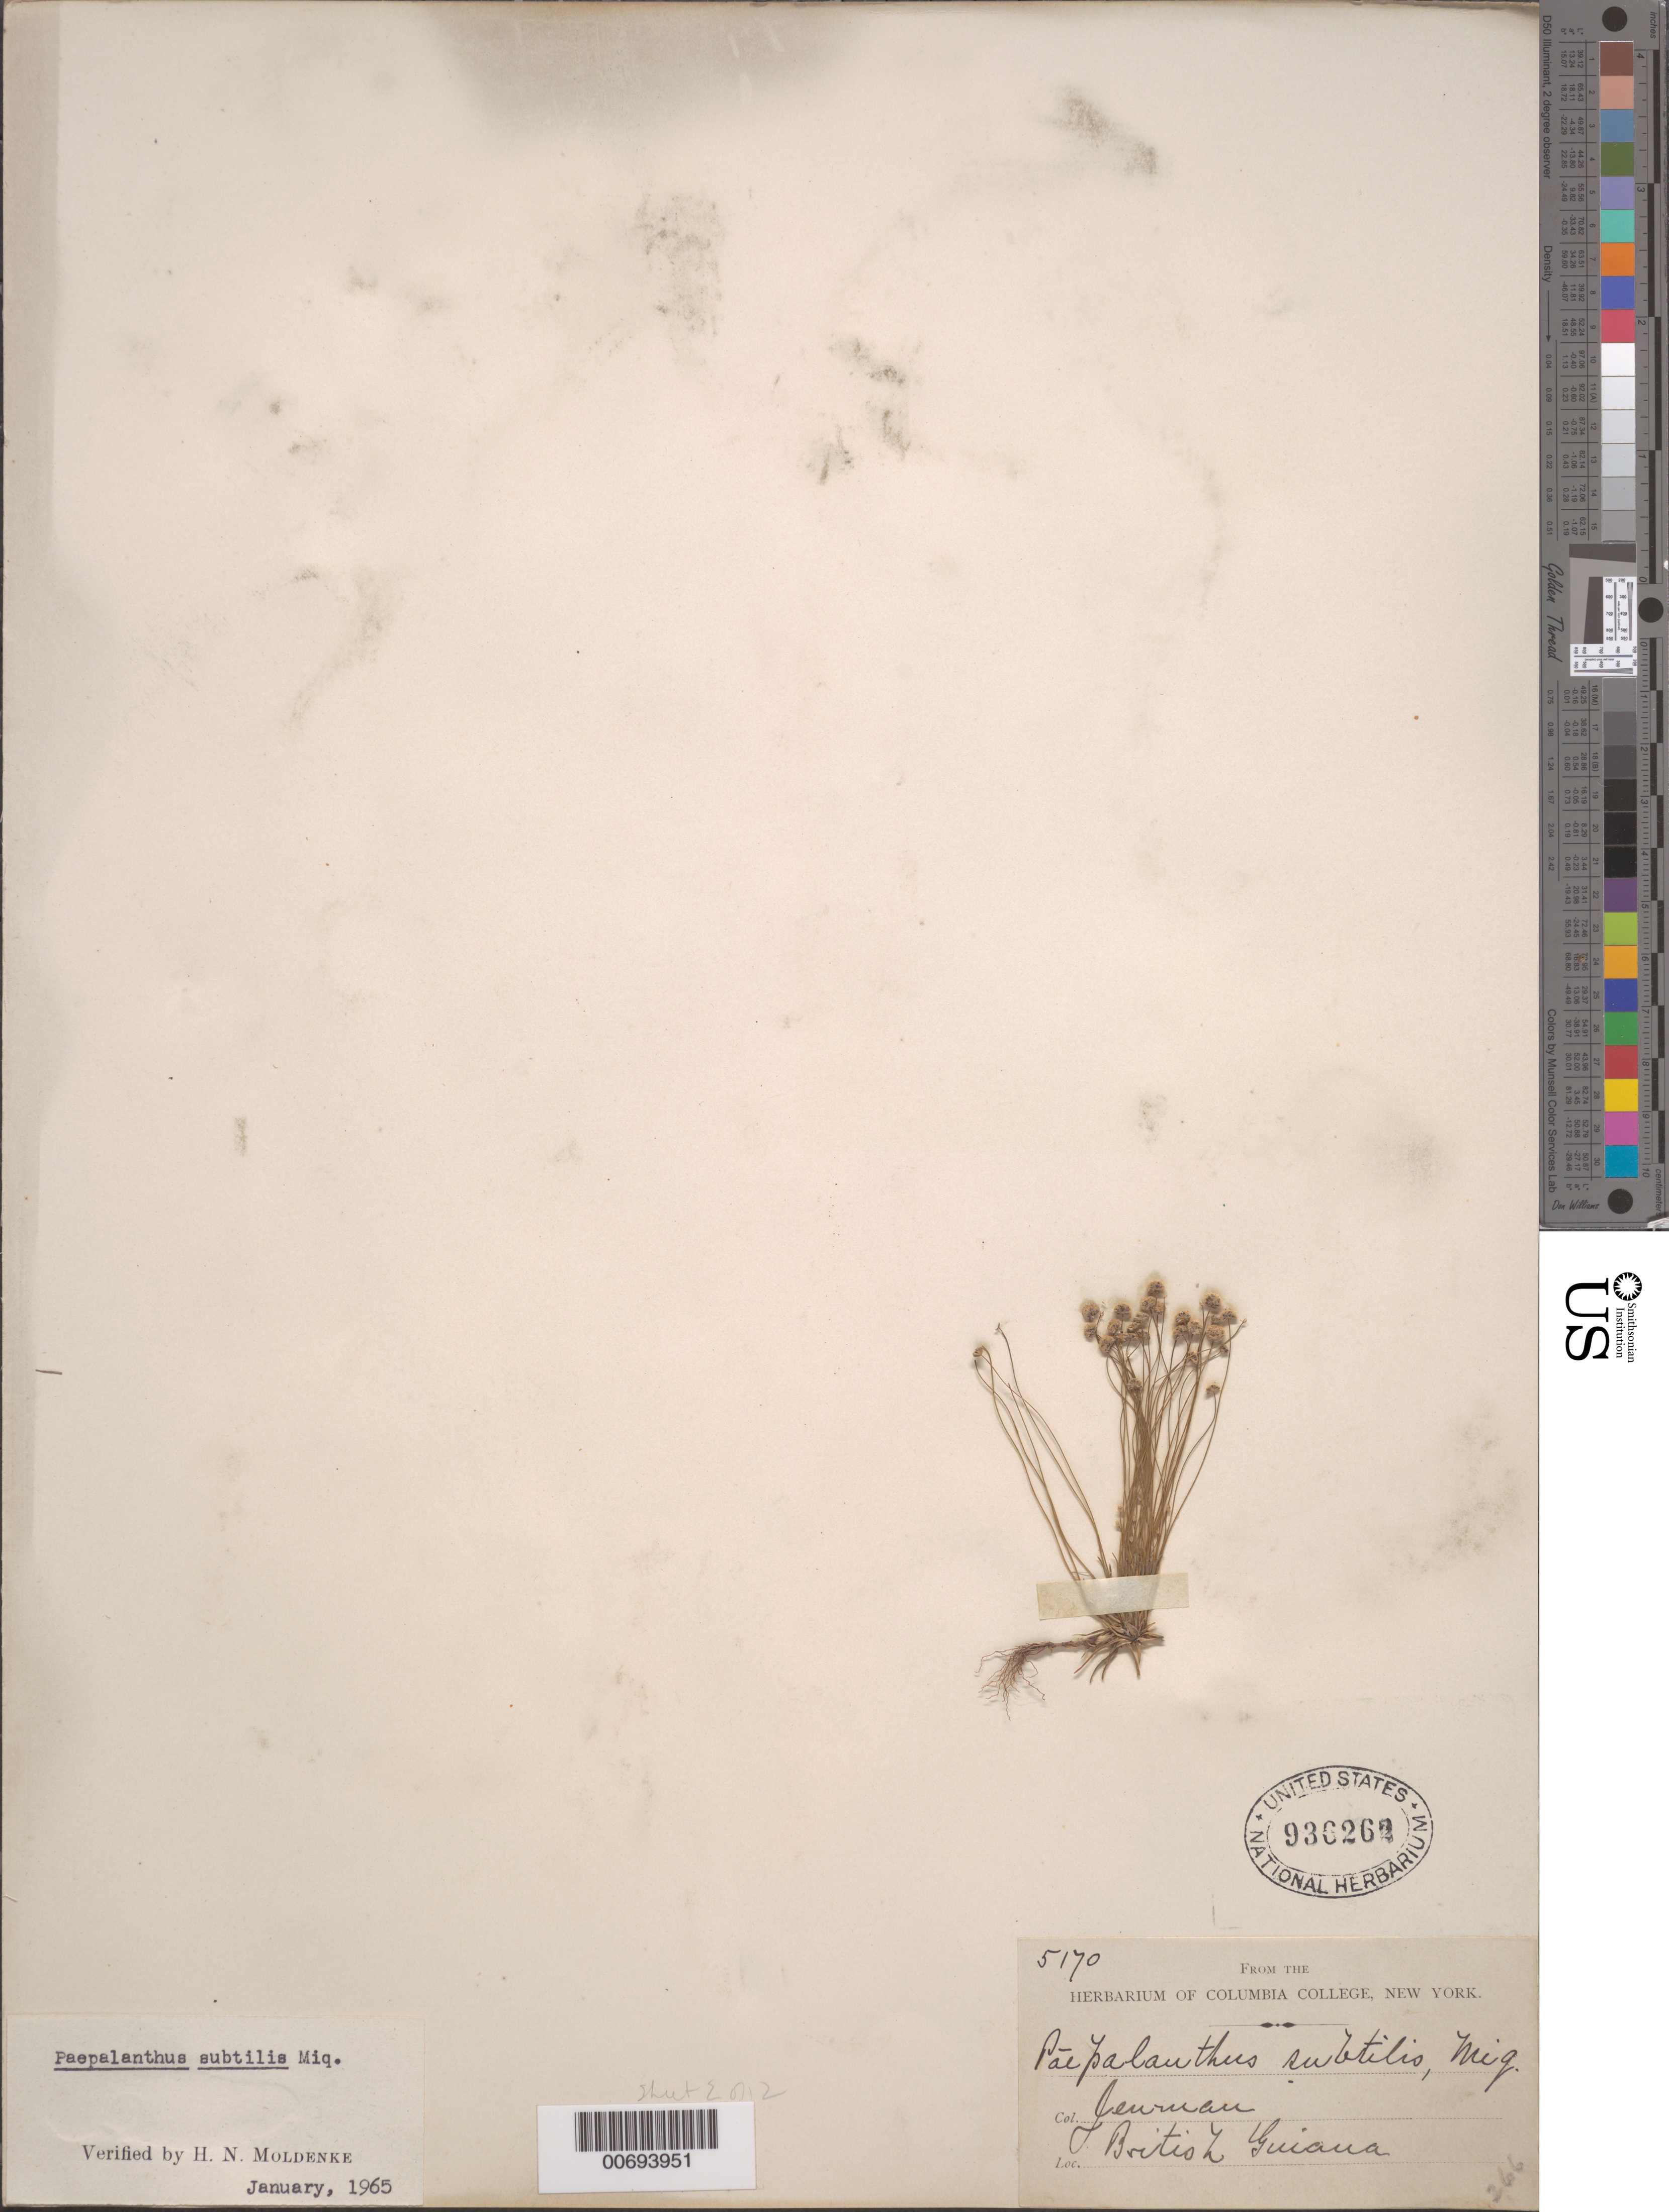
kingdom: Plantae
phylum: Tracheophyta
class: Liliopsida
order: Poales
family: Eriocaulaceae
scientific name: Giuliettia subtilis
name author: (Miq.) Andrino & Sano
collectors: -. Jenman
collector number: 5170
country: Guyana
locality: British Guiana.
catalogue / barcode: US 936262